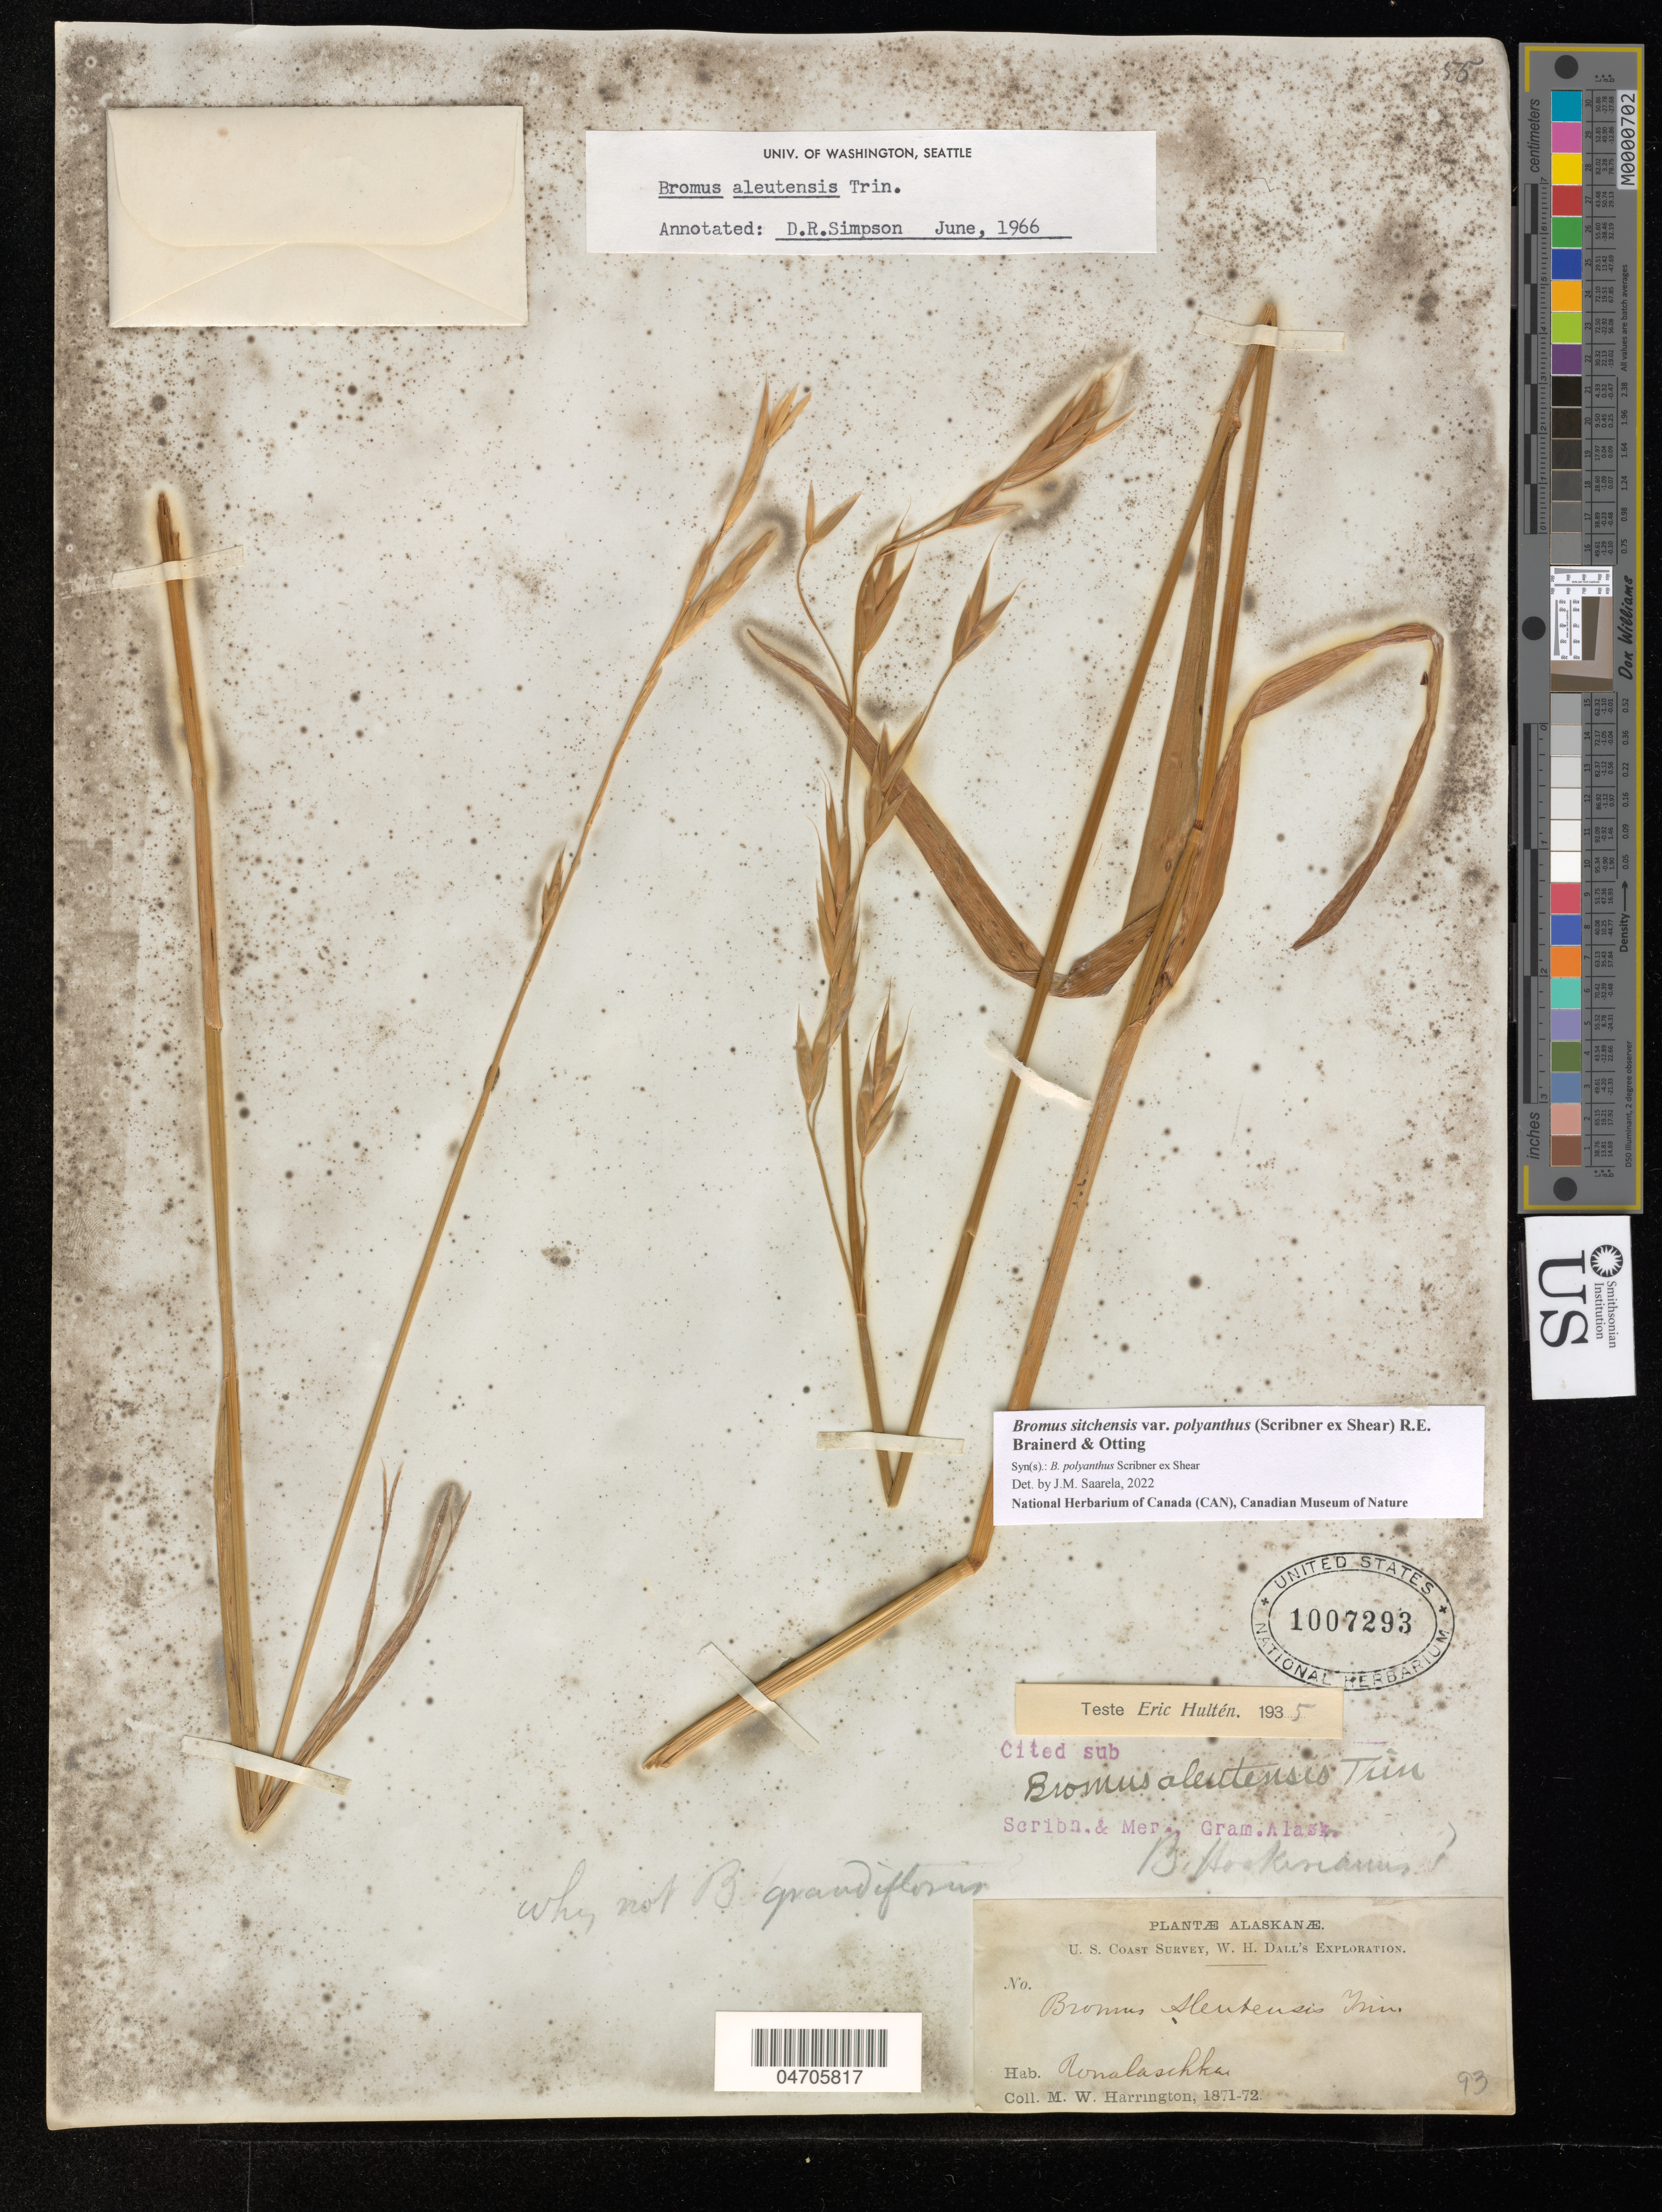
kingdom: Plantae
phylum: Tracheophyta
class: Liliopsida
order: Poales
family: Poaceae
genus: Bromus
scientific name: Bromus sitchensis var. polyanthus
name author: (Scribn. ex Shear) R.E. Brainerd & Otting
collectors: M. W. Harrington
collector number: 93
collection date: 1871/1872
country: United States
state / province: Alaska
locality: U. S. Coast Survey, W. D. Dall's Exploration. Unalaschka.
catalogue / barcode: US 1007293